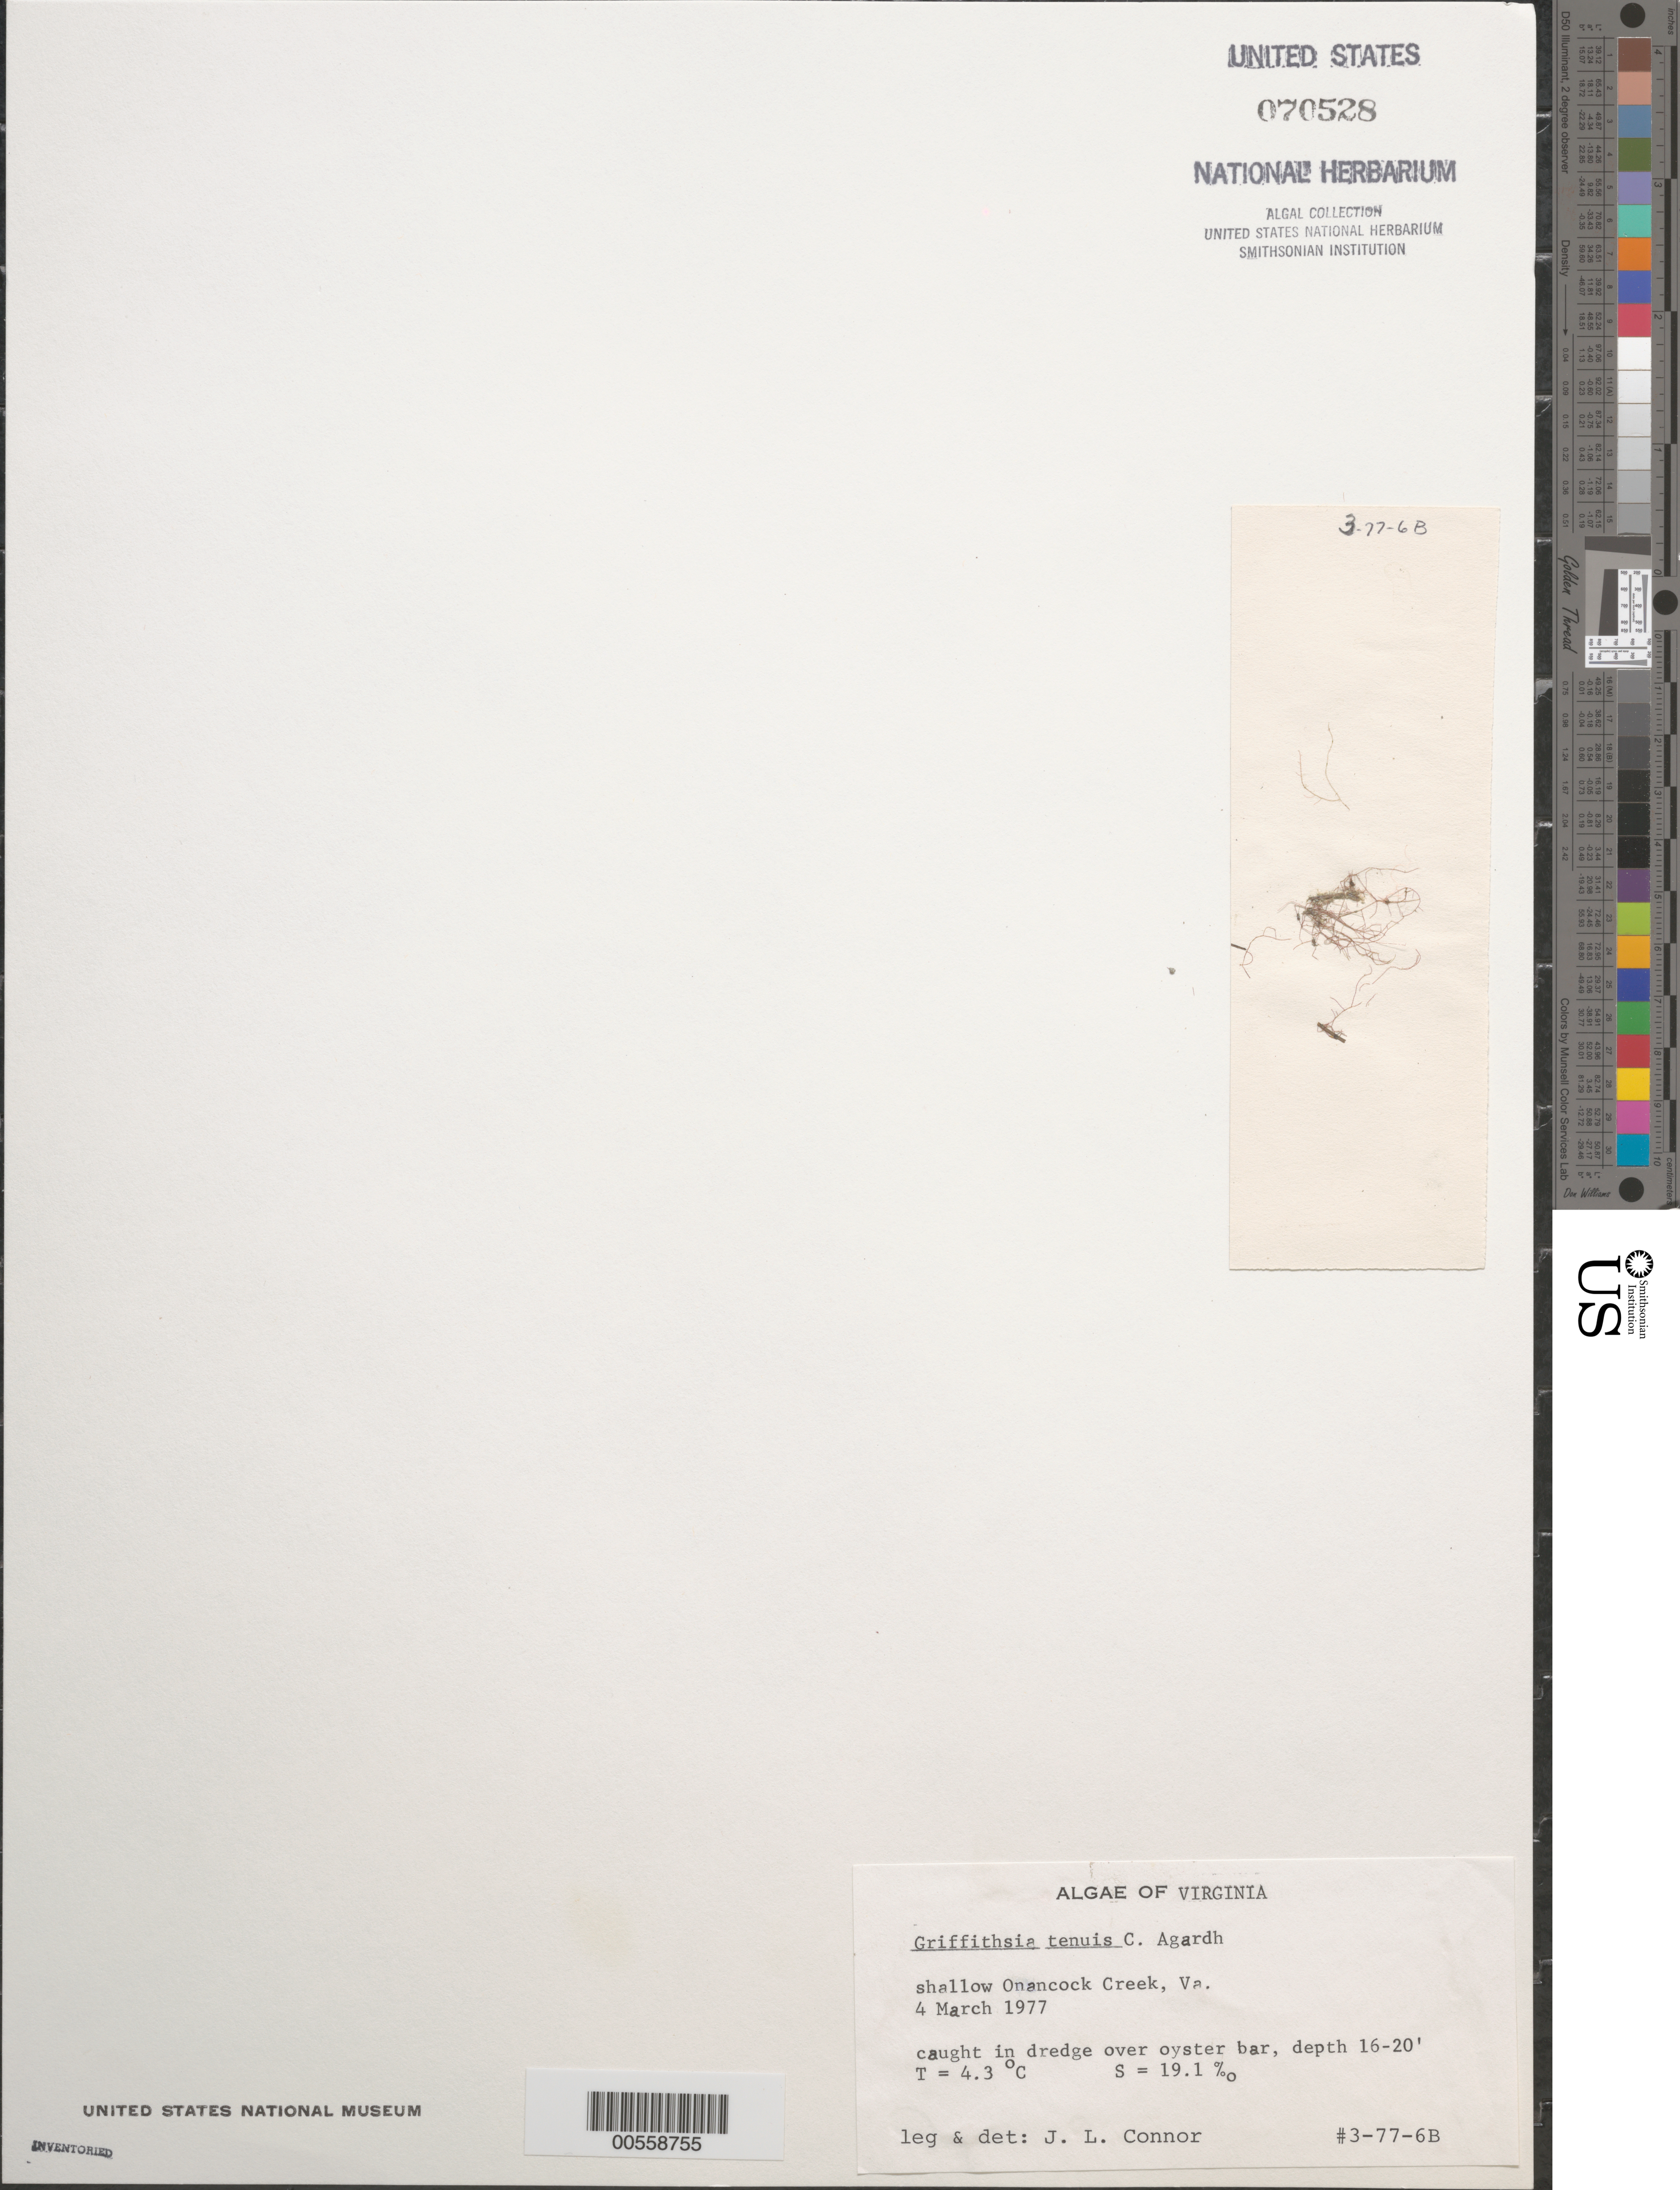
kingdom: Plantae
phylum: Rhodophyta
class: Florideophyceae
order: Ceramiales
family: Wrangeliaceae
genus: Anotrichium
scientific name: Anotrichium tenue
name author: (C. Agardh) Nägeli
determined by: Algae name updating Project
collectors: J. Connor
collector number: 3-77-6b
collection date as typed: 04 Mar 1977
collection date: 1977-03-04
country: United States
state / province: Virginia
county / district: Accomack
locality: Onancock Creek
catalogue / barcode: US 70528